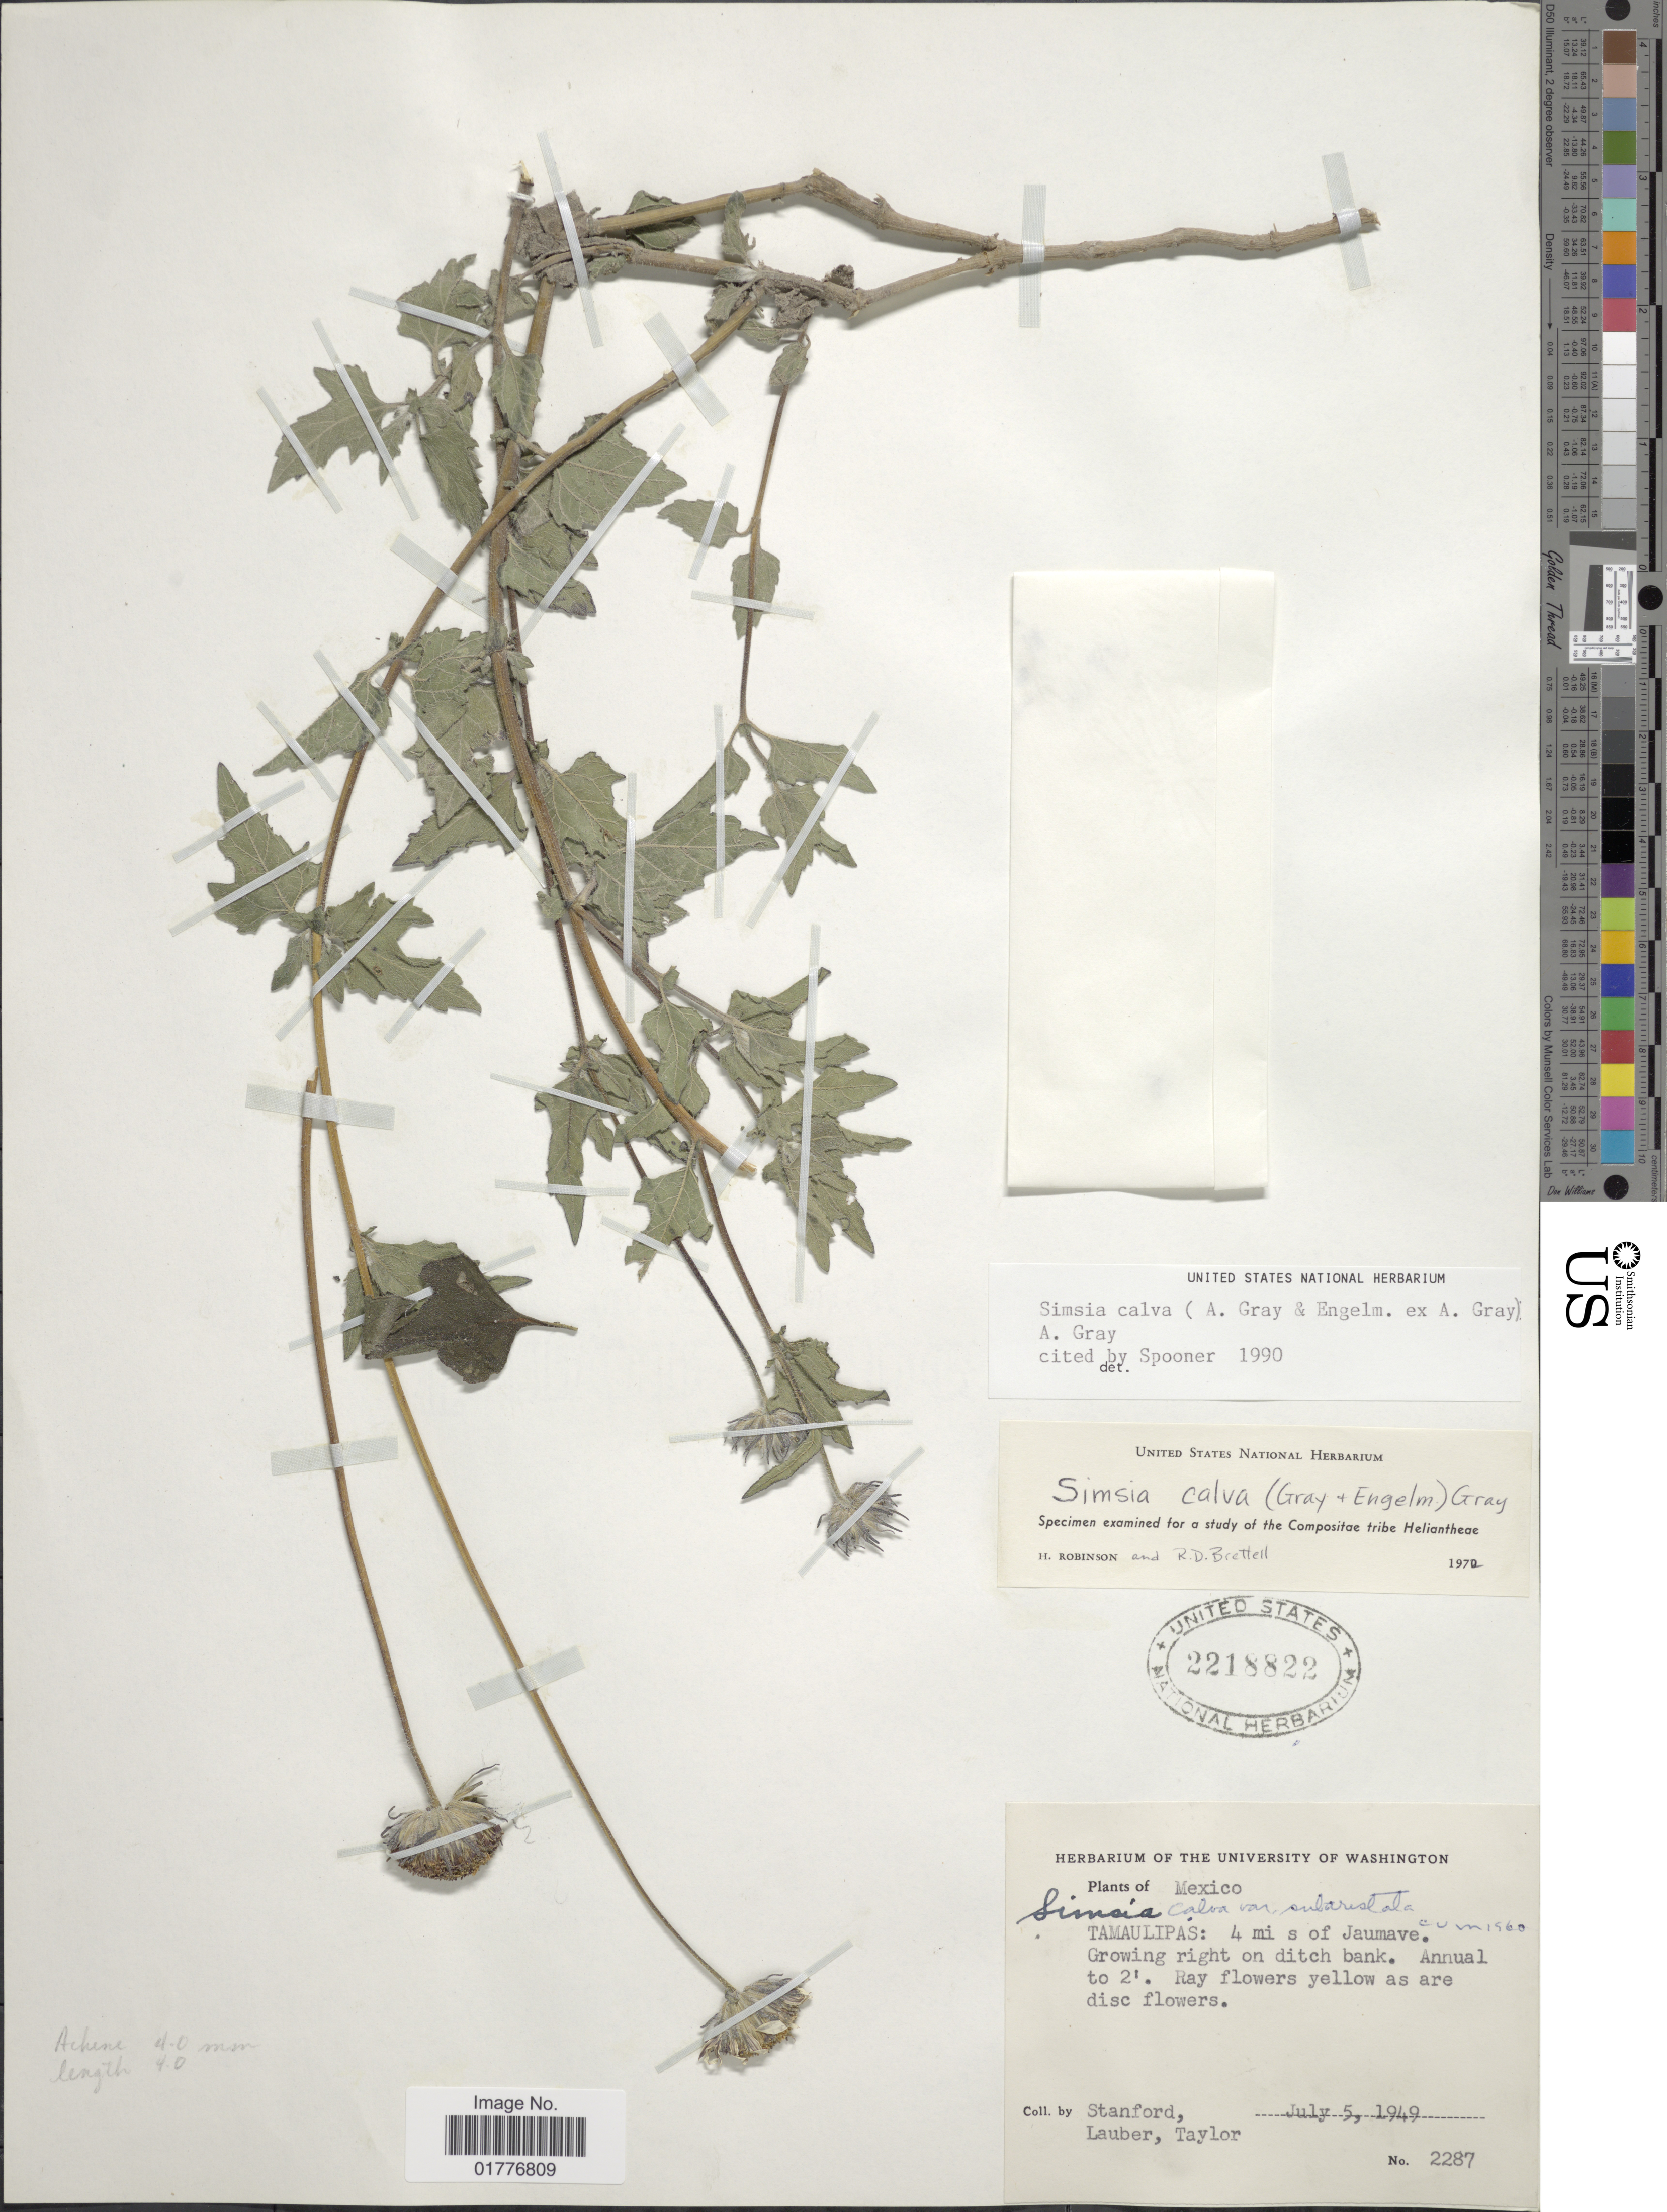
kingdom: Plantae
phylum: Tracheophyta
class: Magnoliopsida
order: Asterales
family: Asteraceae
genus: Simsia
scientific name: Simsia calva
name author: A. Gray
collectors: -. Stanford, Lauber, -- & -- Taylor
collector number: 2287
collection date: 1949-07-05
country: Mexico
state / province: Tamaulipas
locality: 4 mi. s of Jaumave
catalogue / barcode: US 2218822